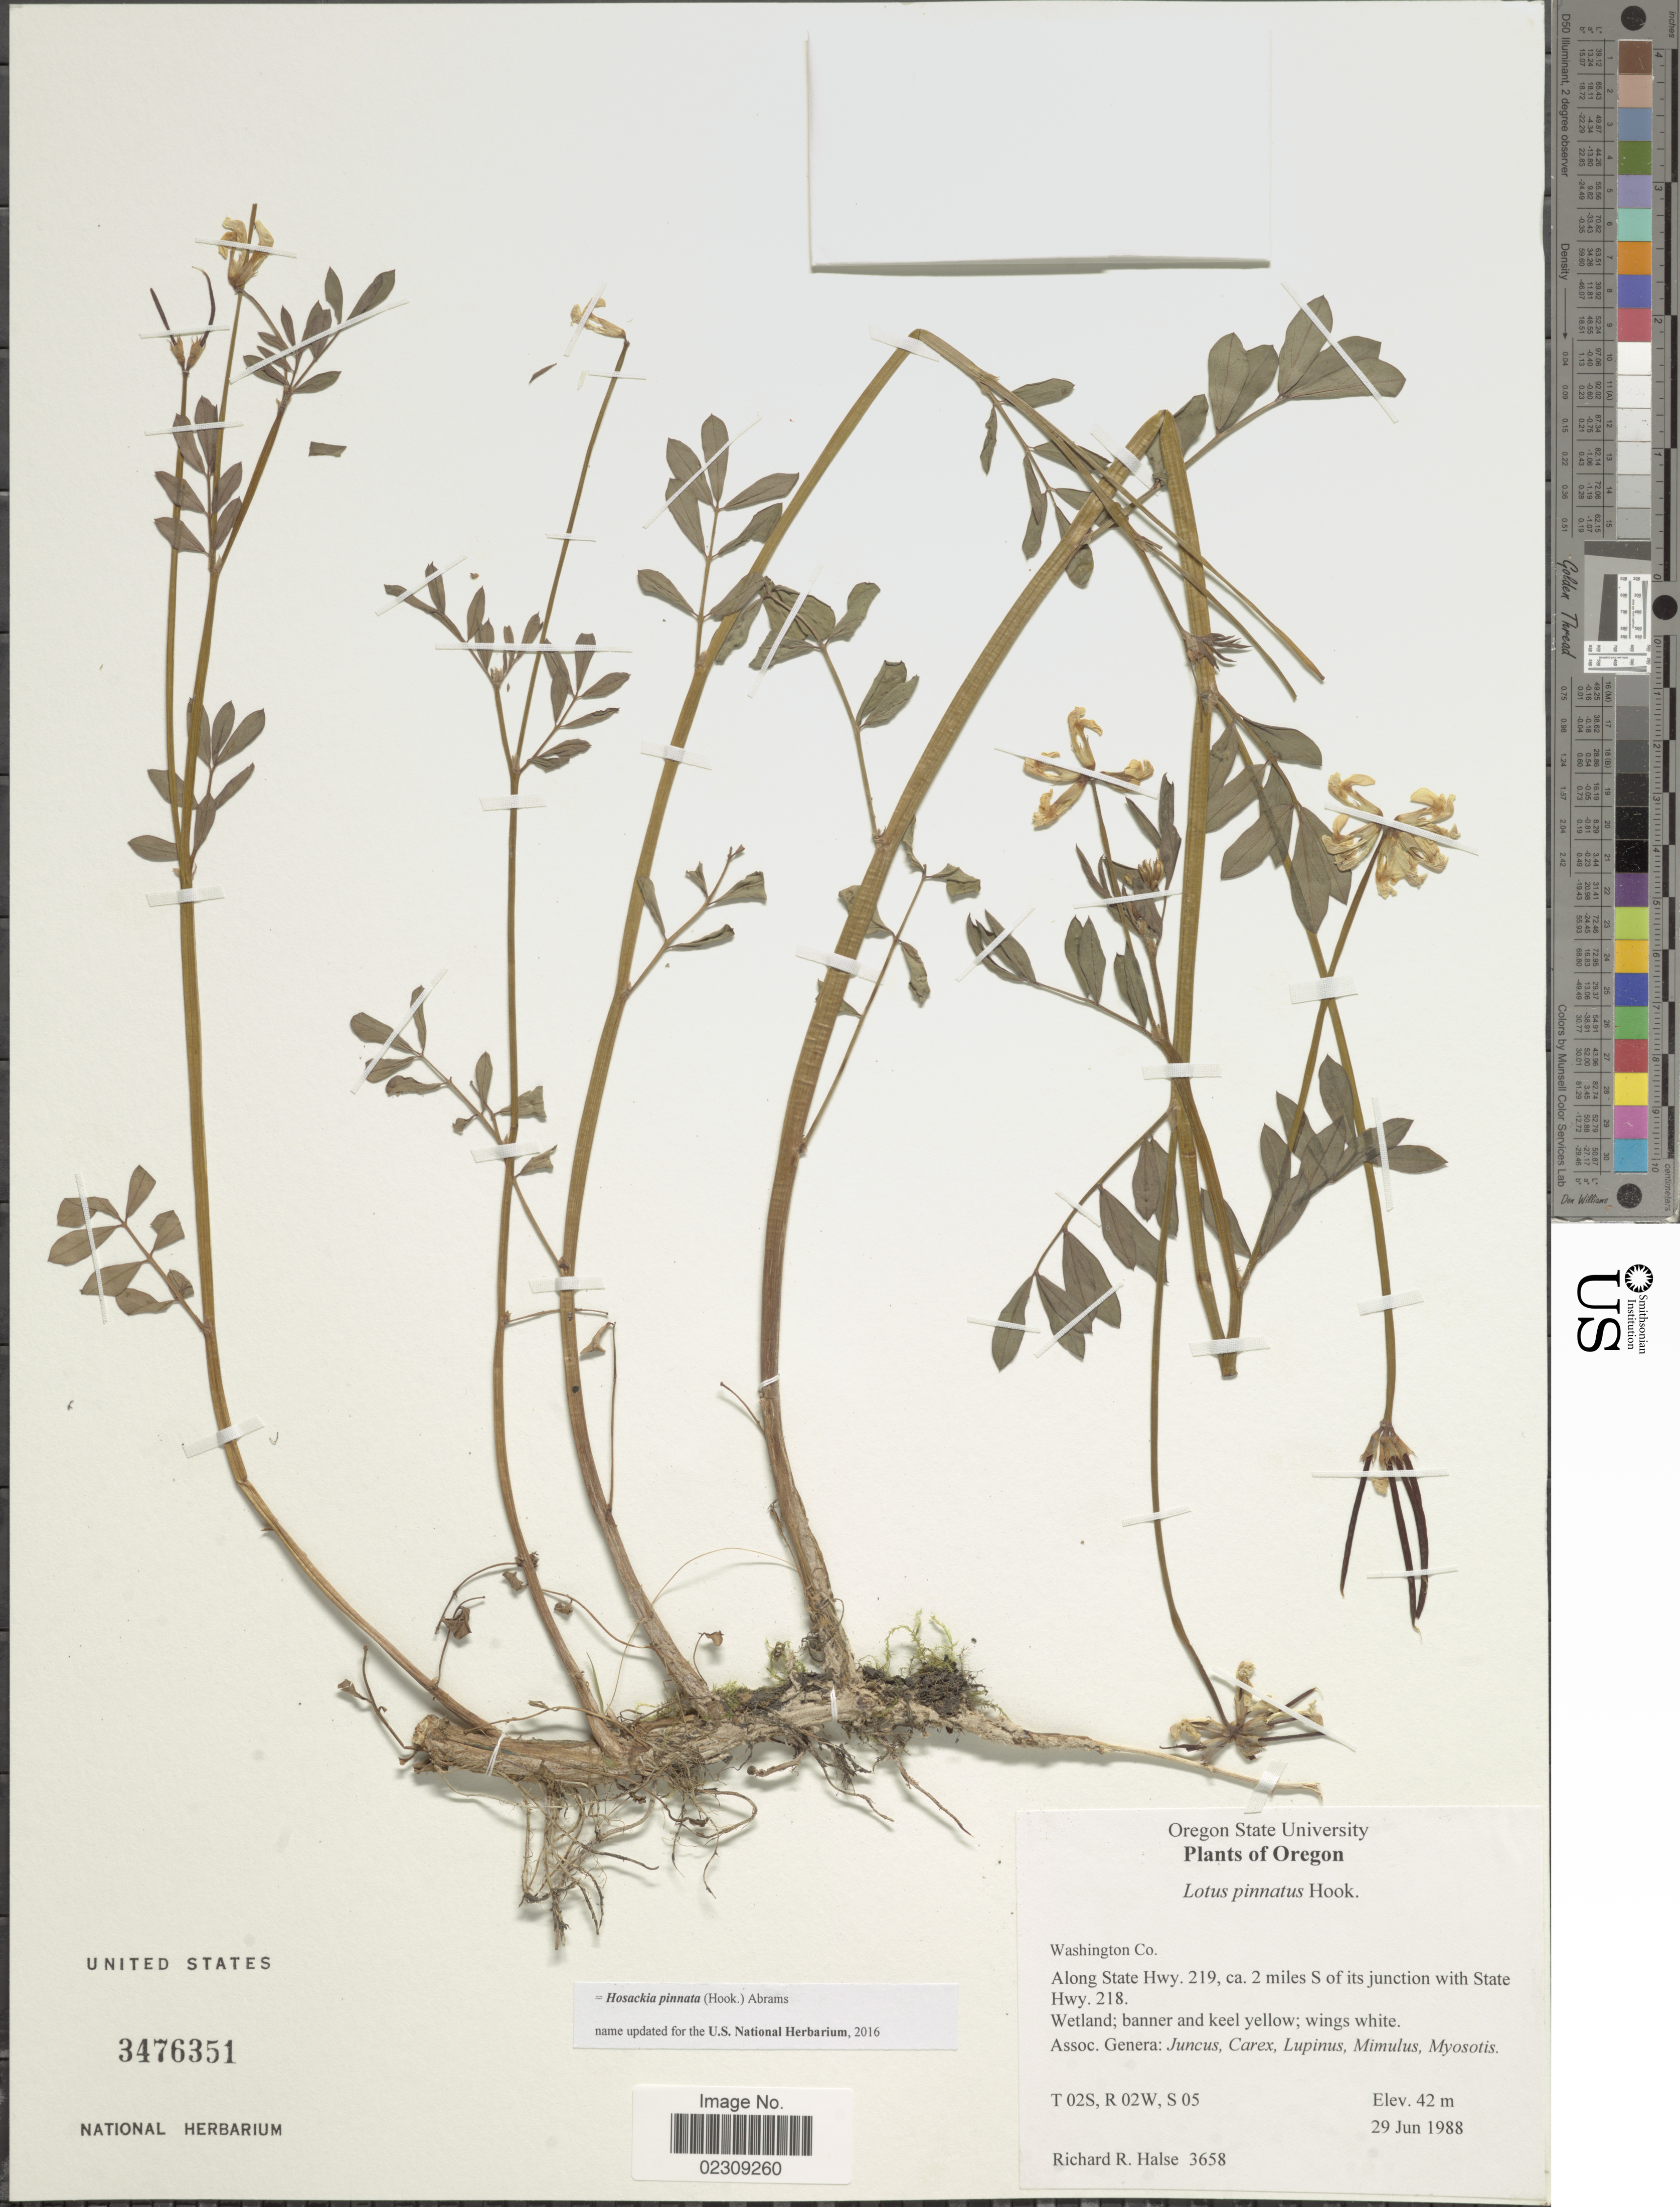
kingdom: Plantae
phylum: Tracheophyta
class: Magnoliopsida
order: Fabales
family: Fabaceae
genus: Hosackia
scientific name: Hosackia pinnata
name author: (Hook.) Abrams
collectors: R. Halse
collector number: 358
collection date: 1988-06-29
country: United States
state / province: Oregon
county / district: Washington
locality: Washington Co, Along State Hwy. 219, ca 2 miles S of its junction with Statet Hwy. 218, T02S, R 02W, S 05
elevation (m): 42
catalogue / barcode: US 3476351